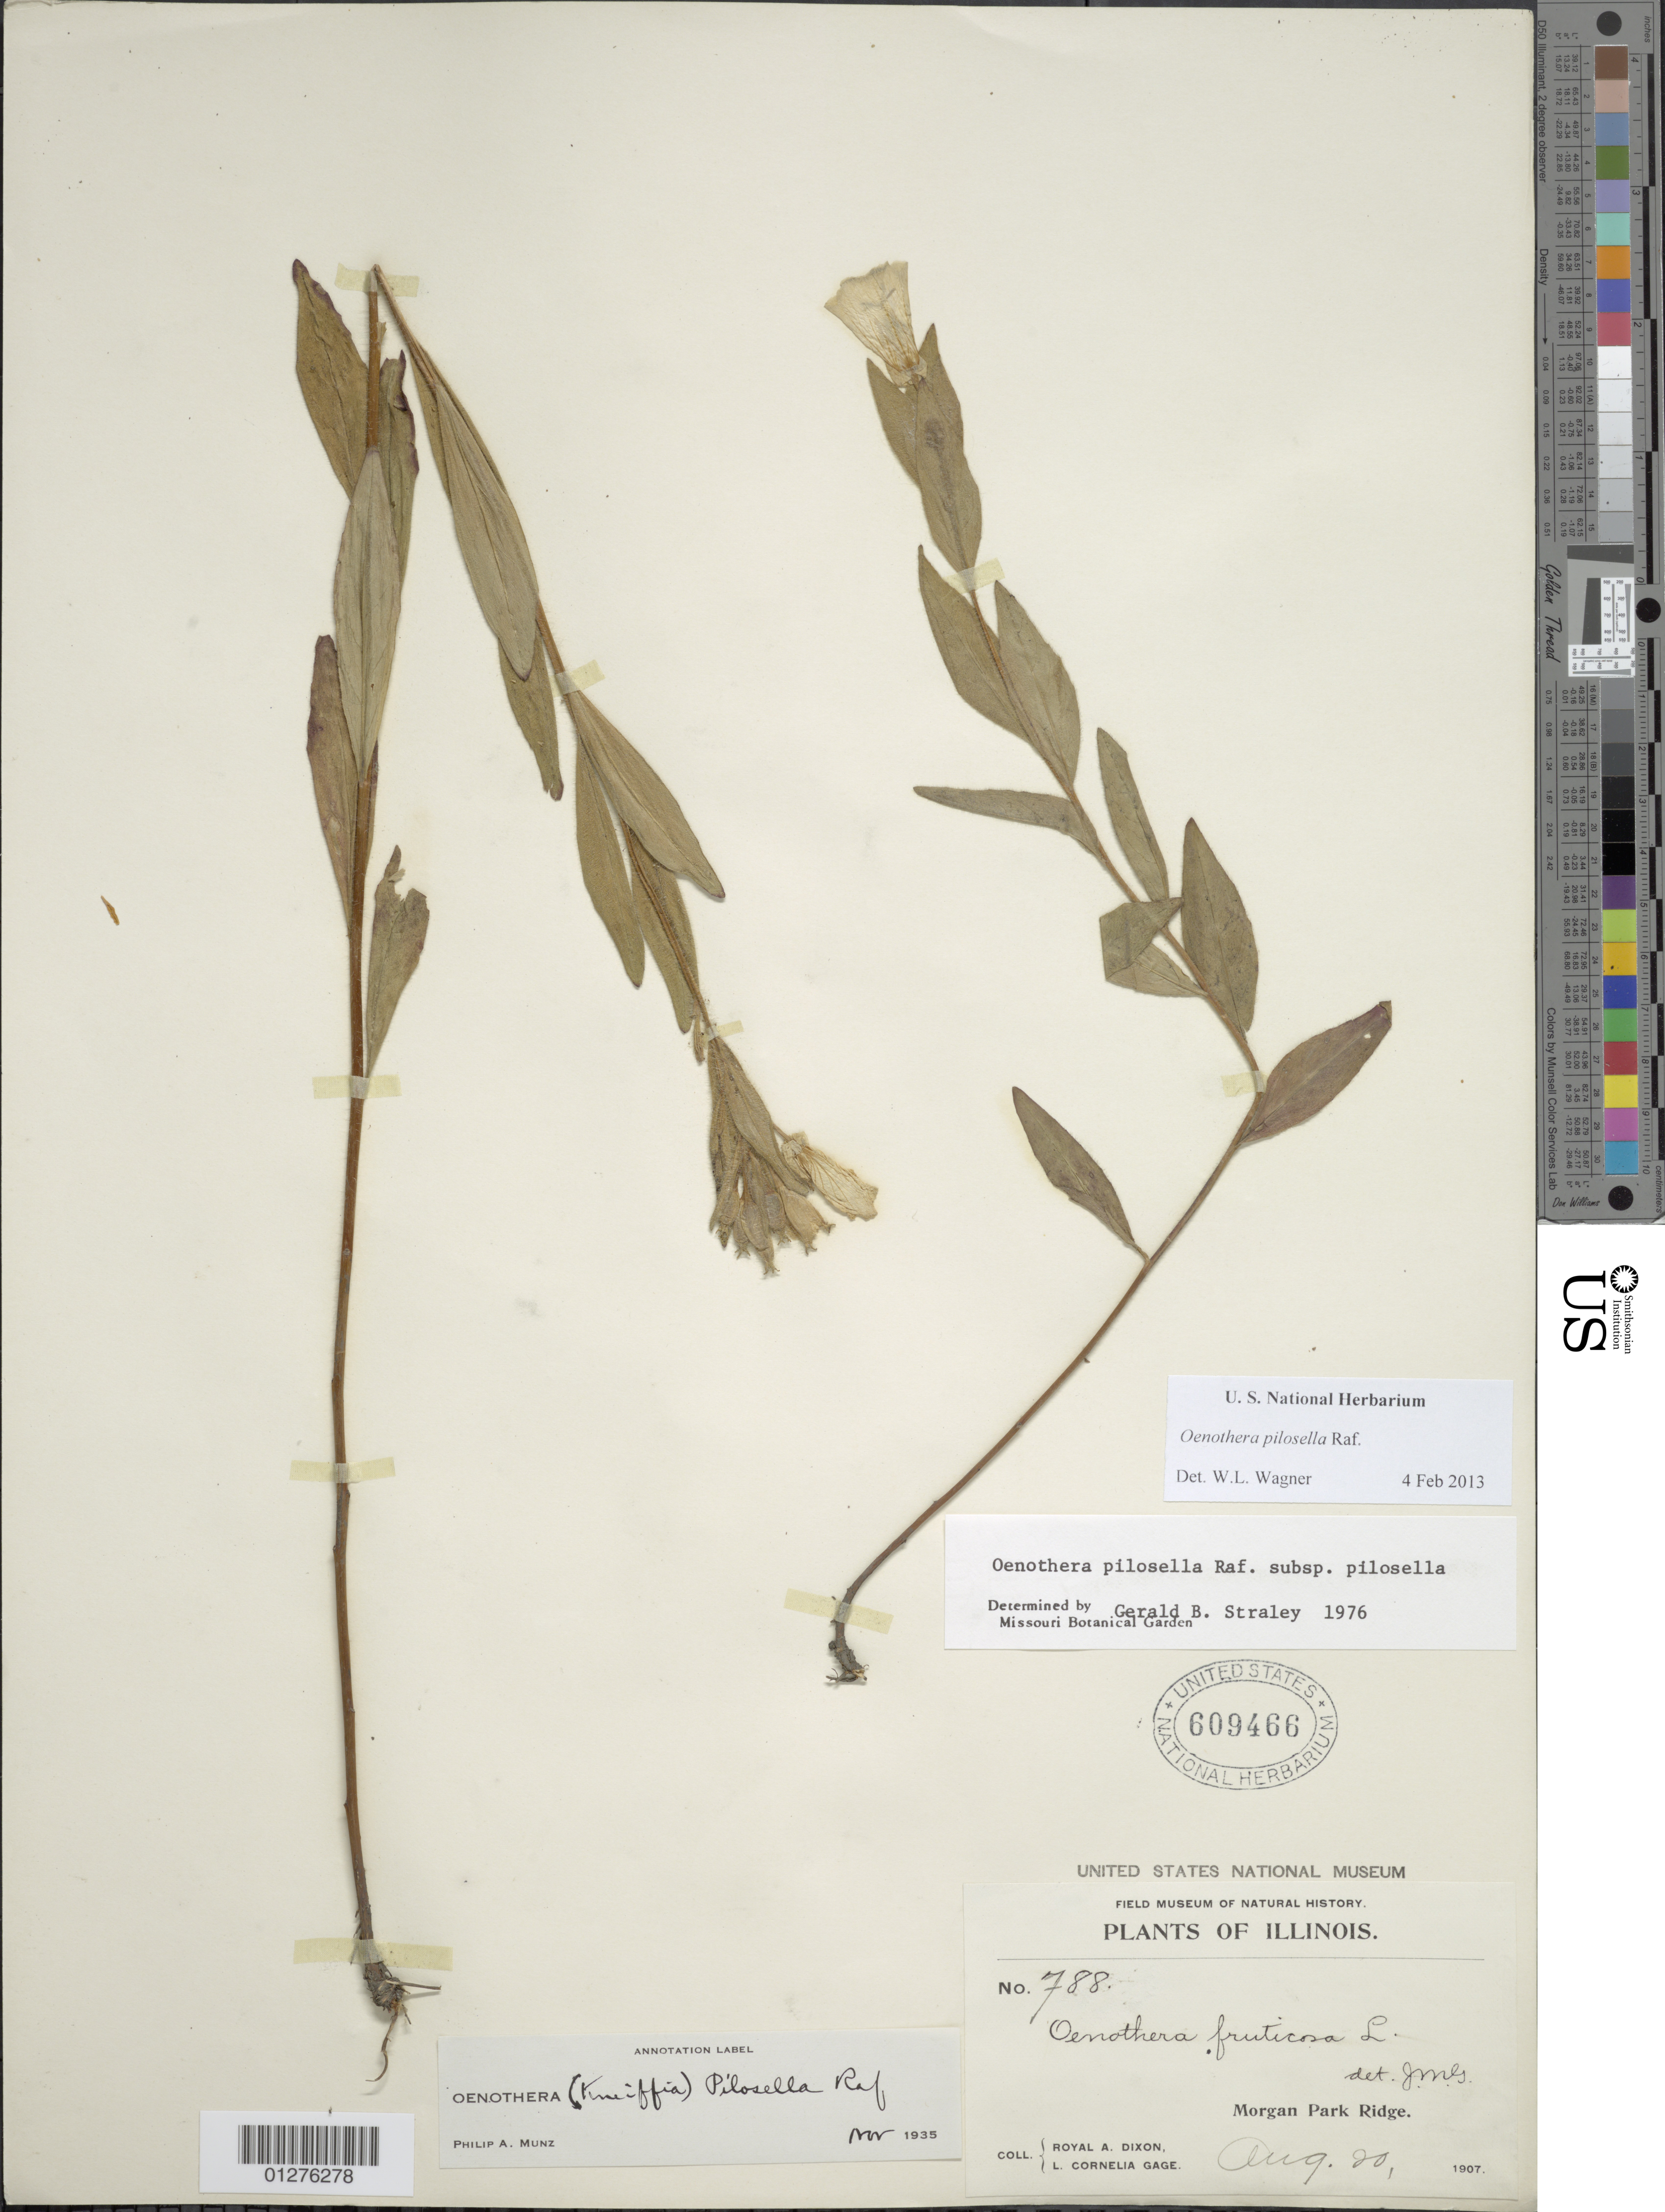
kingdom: Plantae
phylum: Tracheophyta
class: Magnoliopsida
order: Myrtales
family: Onagraceae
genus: Oenothera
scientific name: Oenothera pilosella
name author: Raf.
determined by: Wagner, W. L., (BOT), Smithsonian Institution - National Museum of Natural History (UNITED STATES)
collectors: R. A. Dixon & L. Gage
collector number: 788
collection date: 1907-08-20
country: United States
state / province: Illinois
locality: Morgan Park Ridge.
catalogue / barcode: US 609466